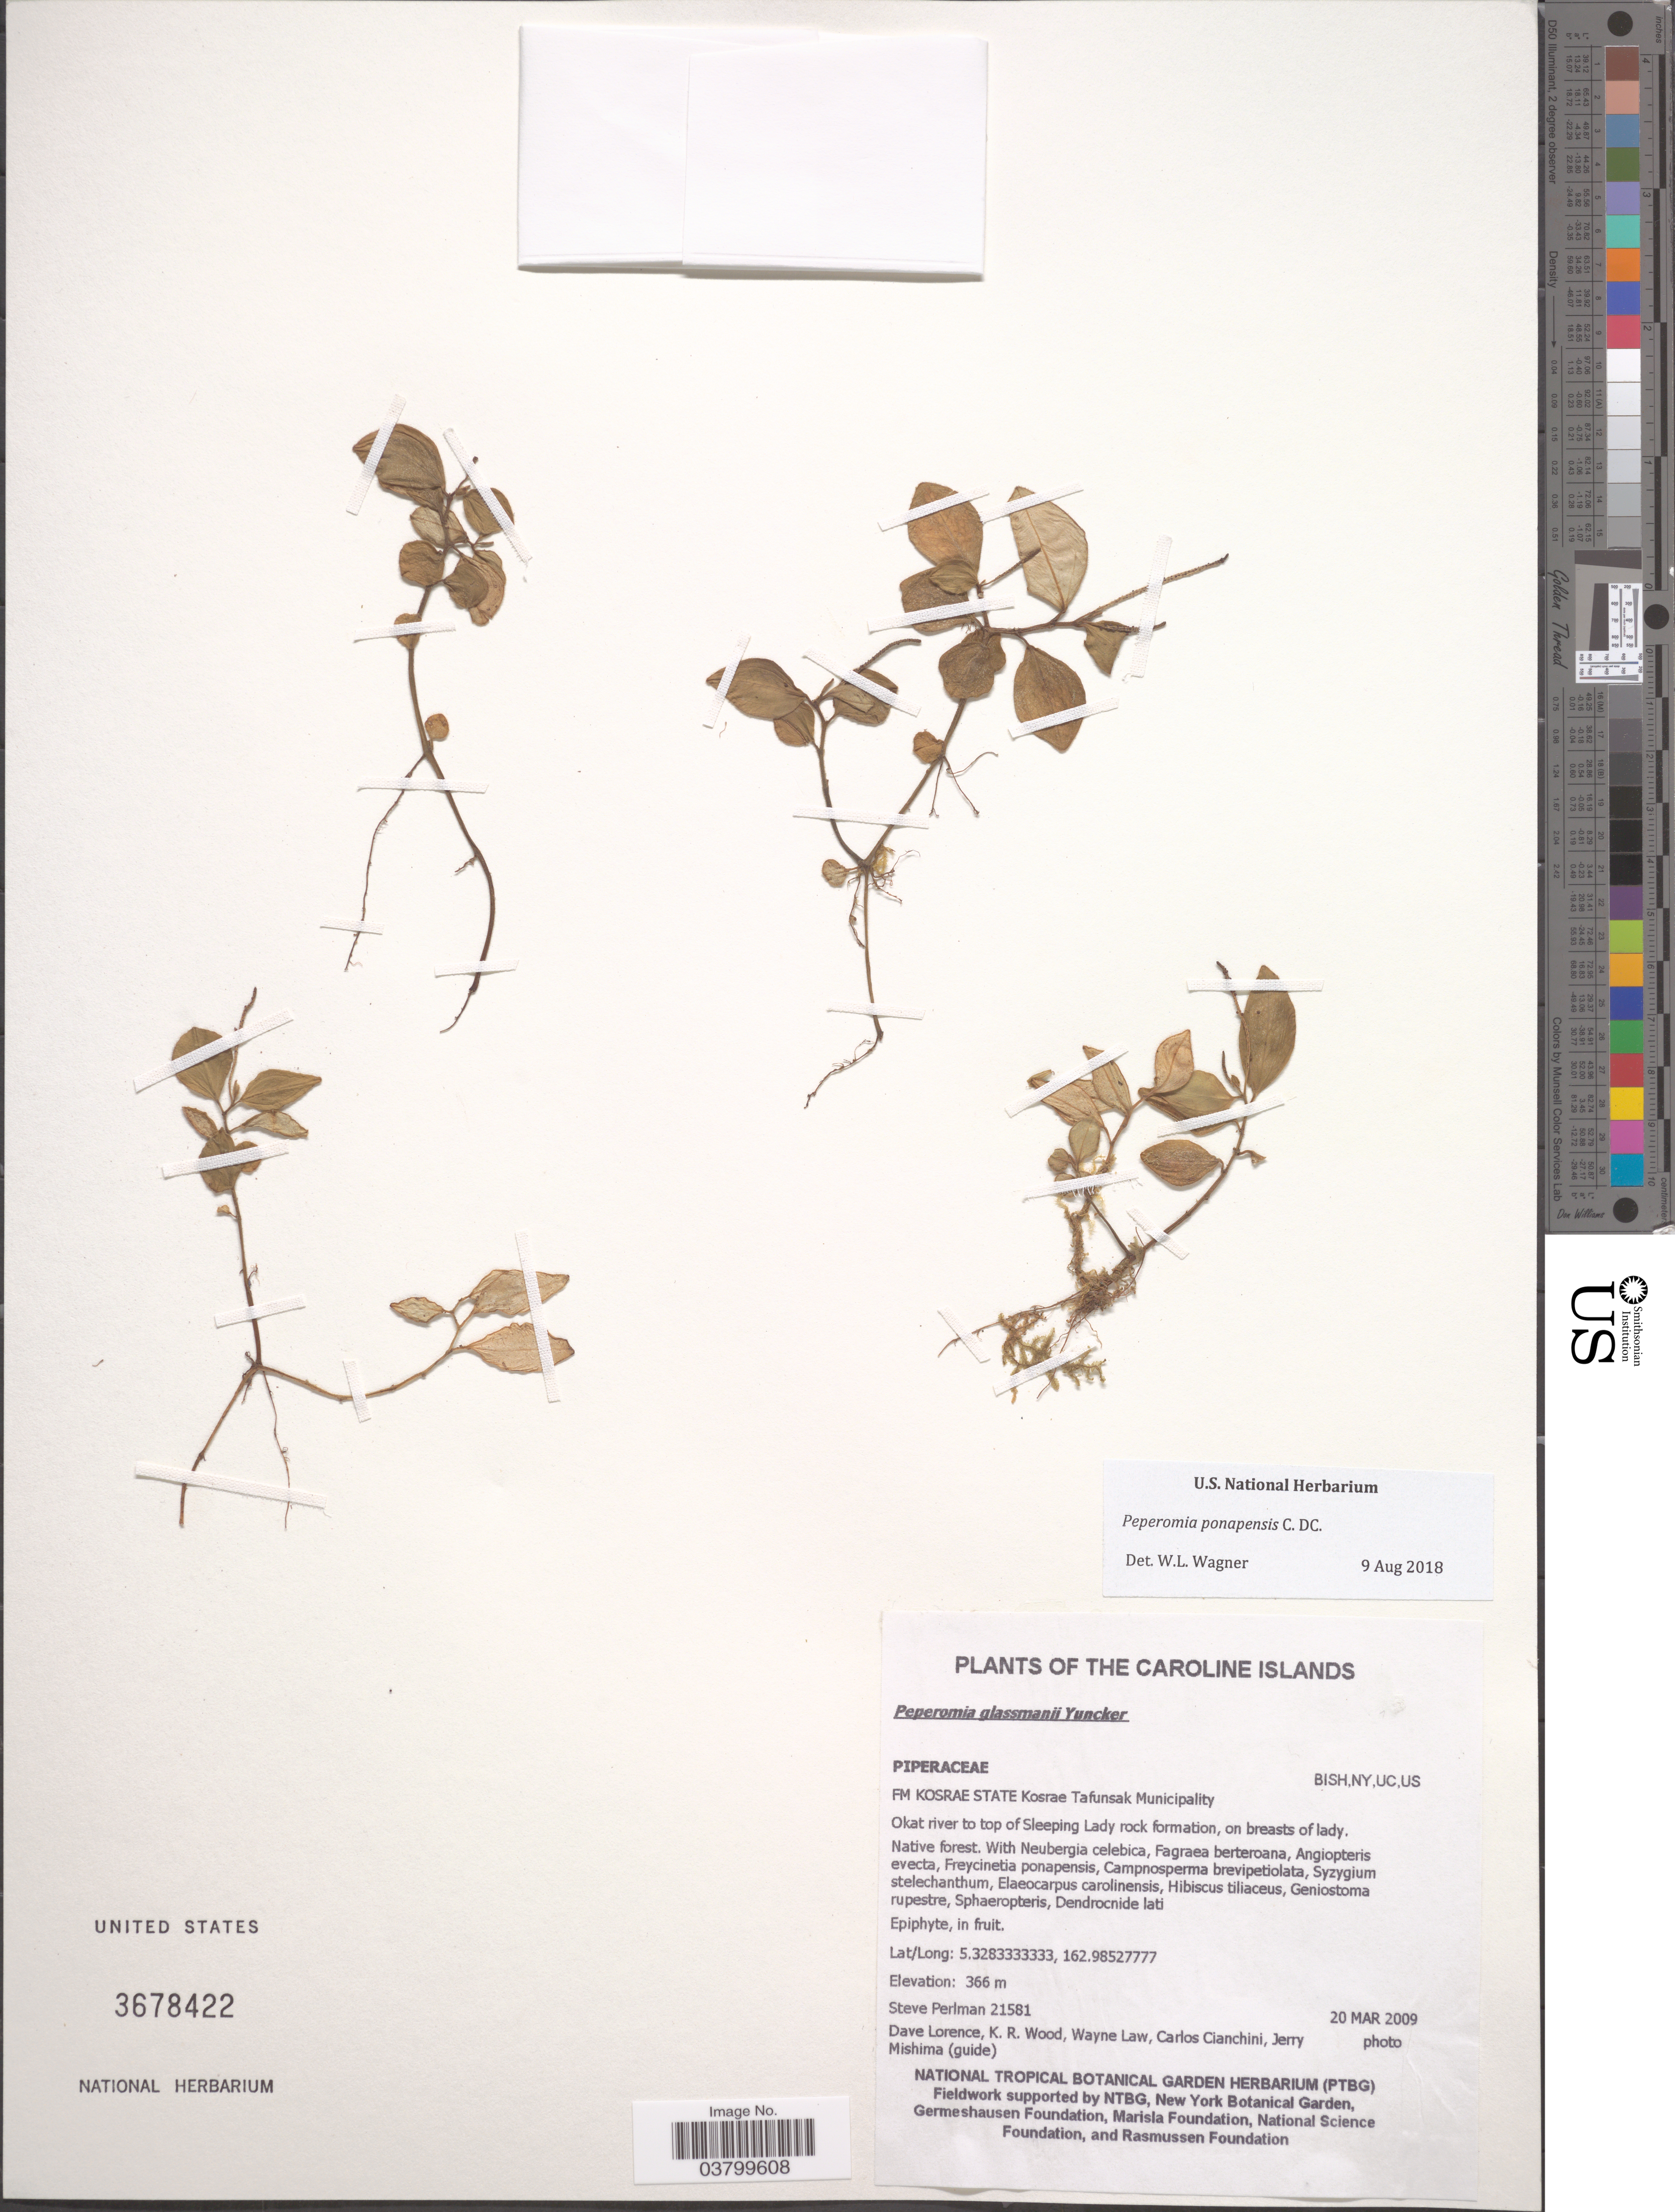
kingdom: Plantae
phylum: Tracheophyta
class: Magnoliopsida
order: Piperales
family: Piperaceae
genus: Peperomia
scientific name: Peperomia ponapensis var. ponapensis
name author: C. DC.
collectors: S. Perlman, D. Lorence, K. R. Wood, W. Law & et al.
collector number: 21581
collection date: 2009-03-20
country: Micronesia, Federated States of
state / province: Kosrae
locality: The Caroline Islands. Fm Kosrae State Kosrae Tafunsak Municipality. Okat river to top of Sleeping Lady rock formation.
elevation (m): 366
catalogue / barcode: US 3678422